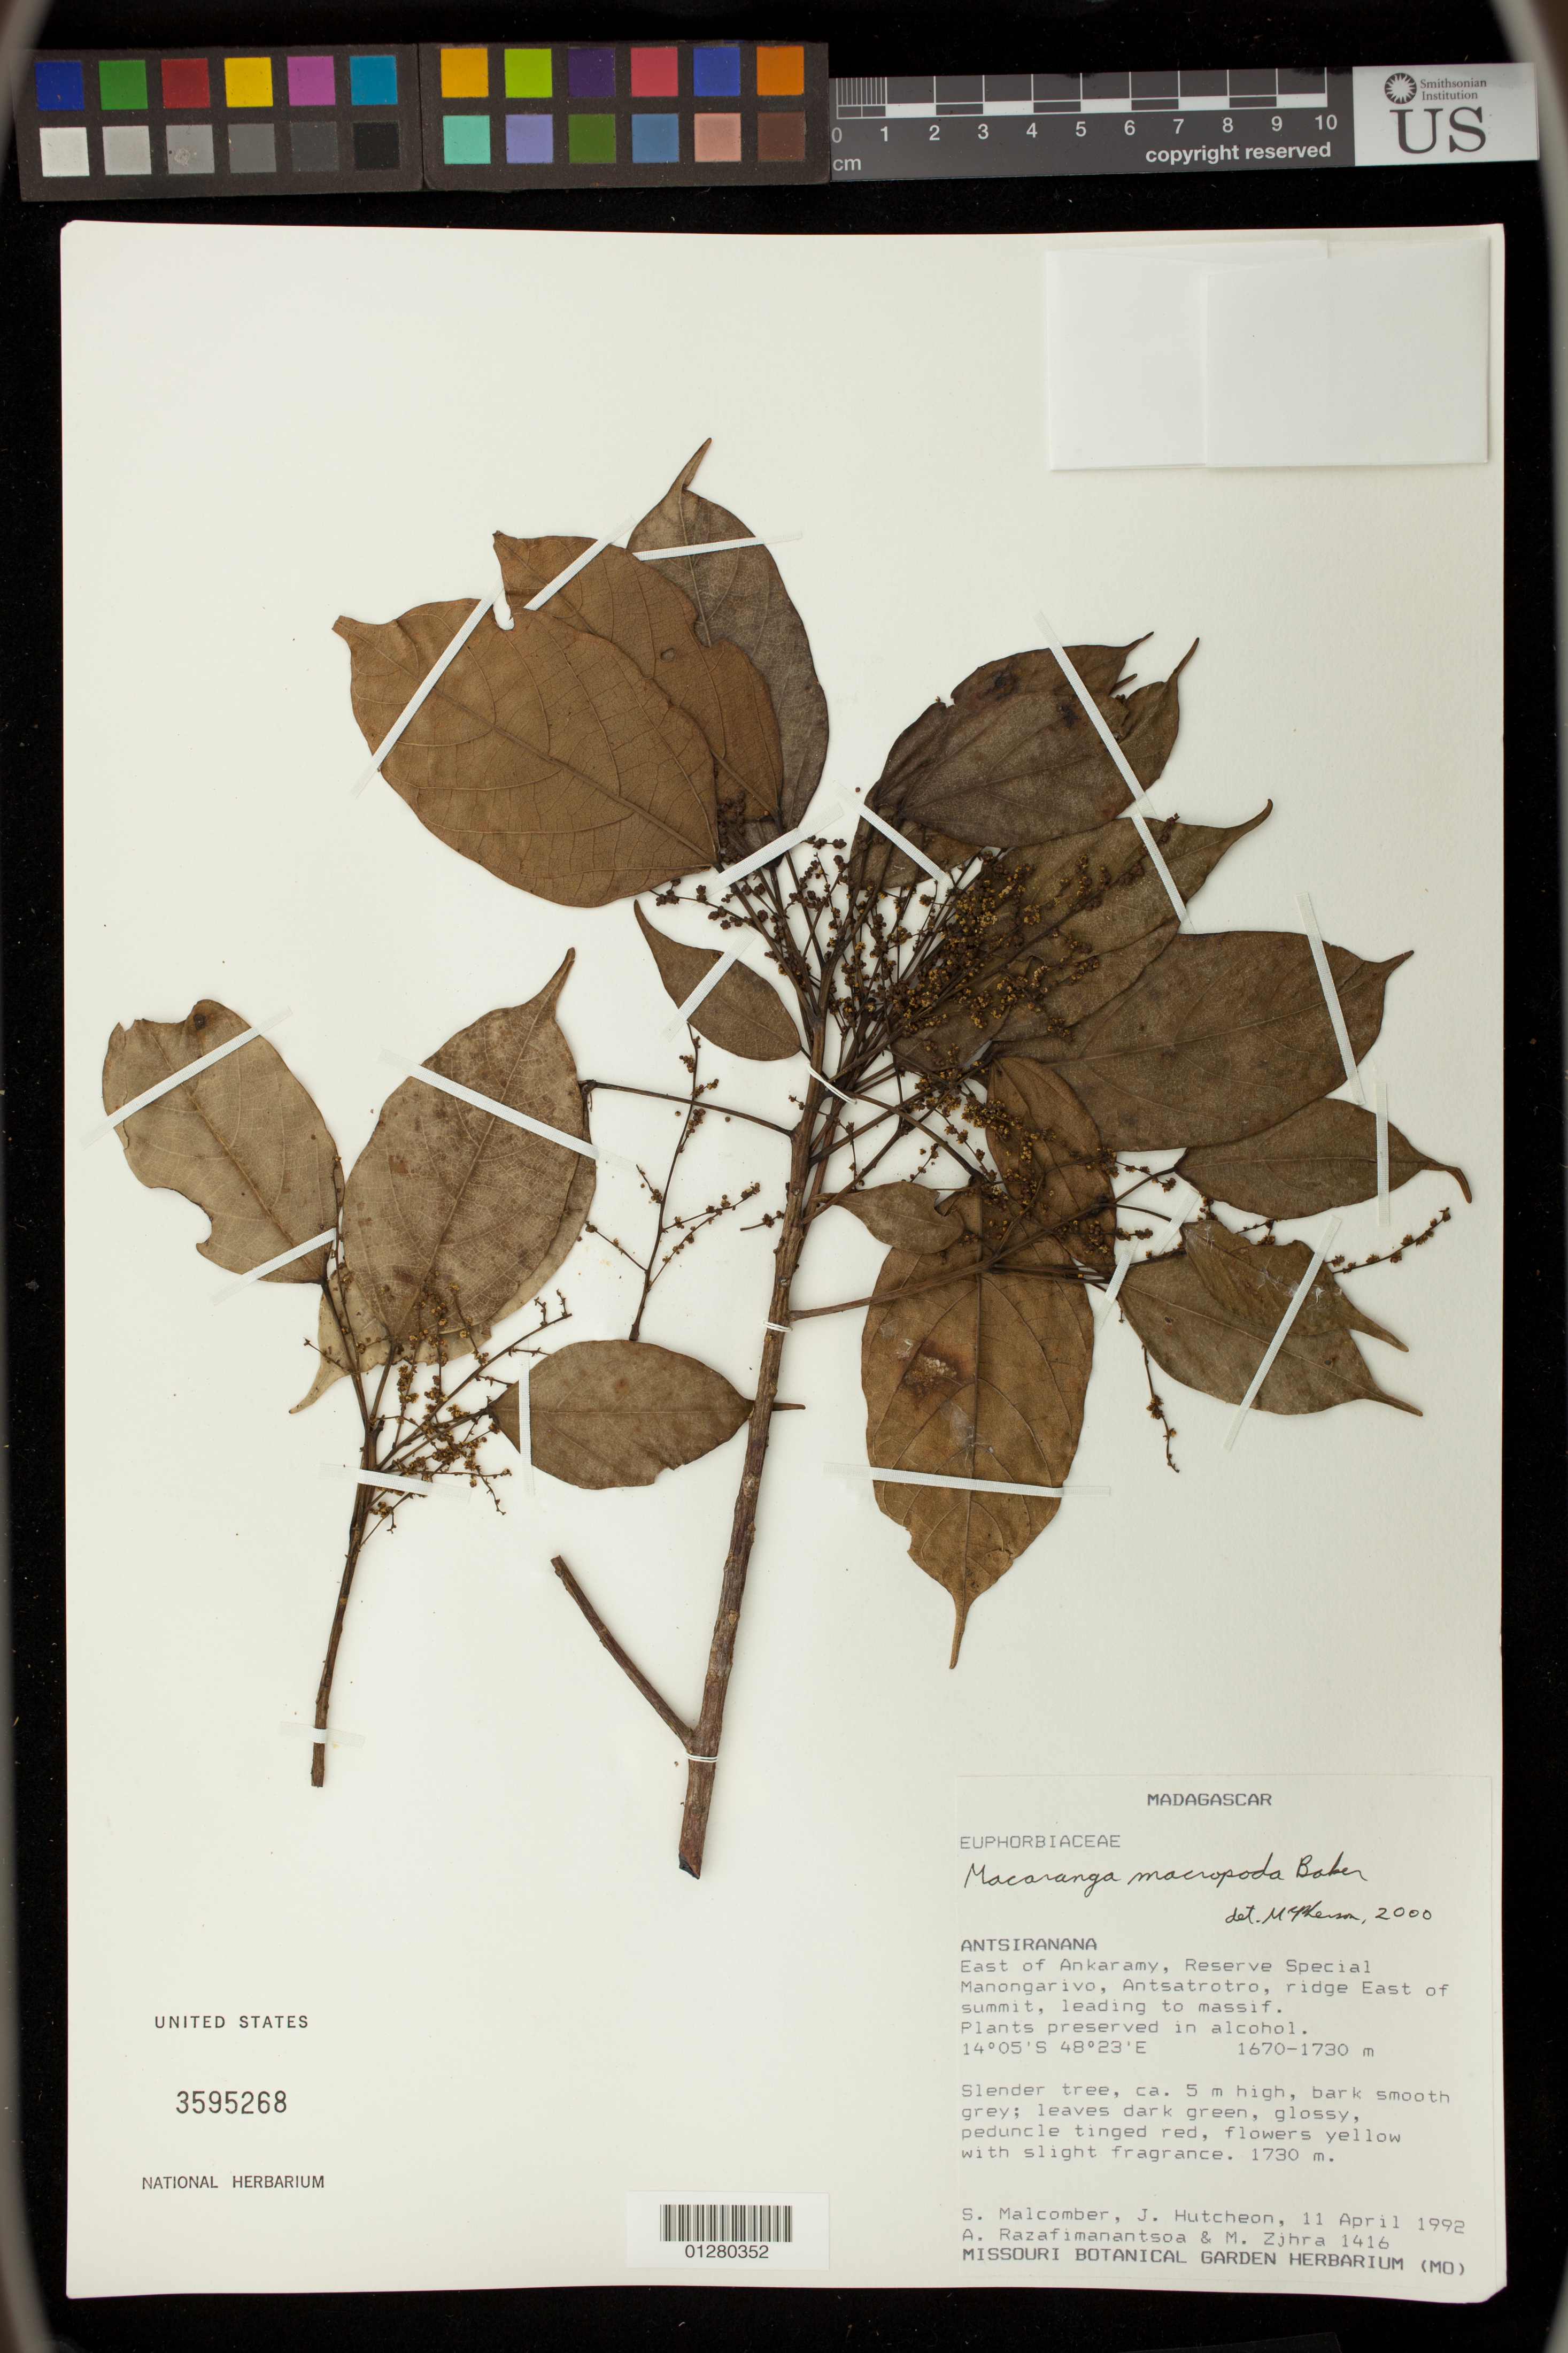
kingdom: Plantae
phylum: Tracheophyta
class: Magnoliopsida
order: Malpighiales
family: Euphorbiaceae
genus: Macaranga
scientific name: Macaranga macropoda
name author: Baker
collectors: S. T. Malcomber, J. Hutcheon, A. Razafimanantsoa & M. Zjhra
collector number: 1416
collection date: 1992-04-11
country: Madagascar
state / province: Diana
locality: East of Ankaramy, Reserve Special Manongarivo, Antsatrotro, ridge East of summit, leading to massif. Antsiranana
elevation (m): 1670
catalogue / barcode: US 3595268